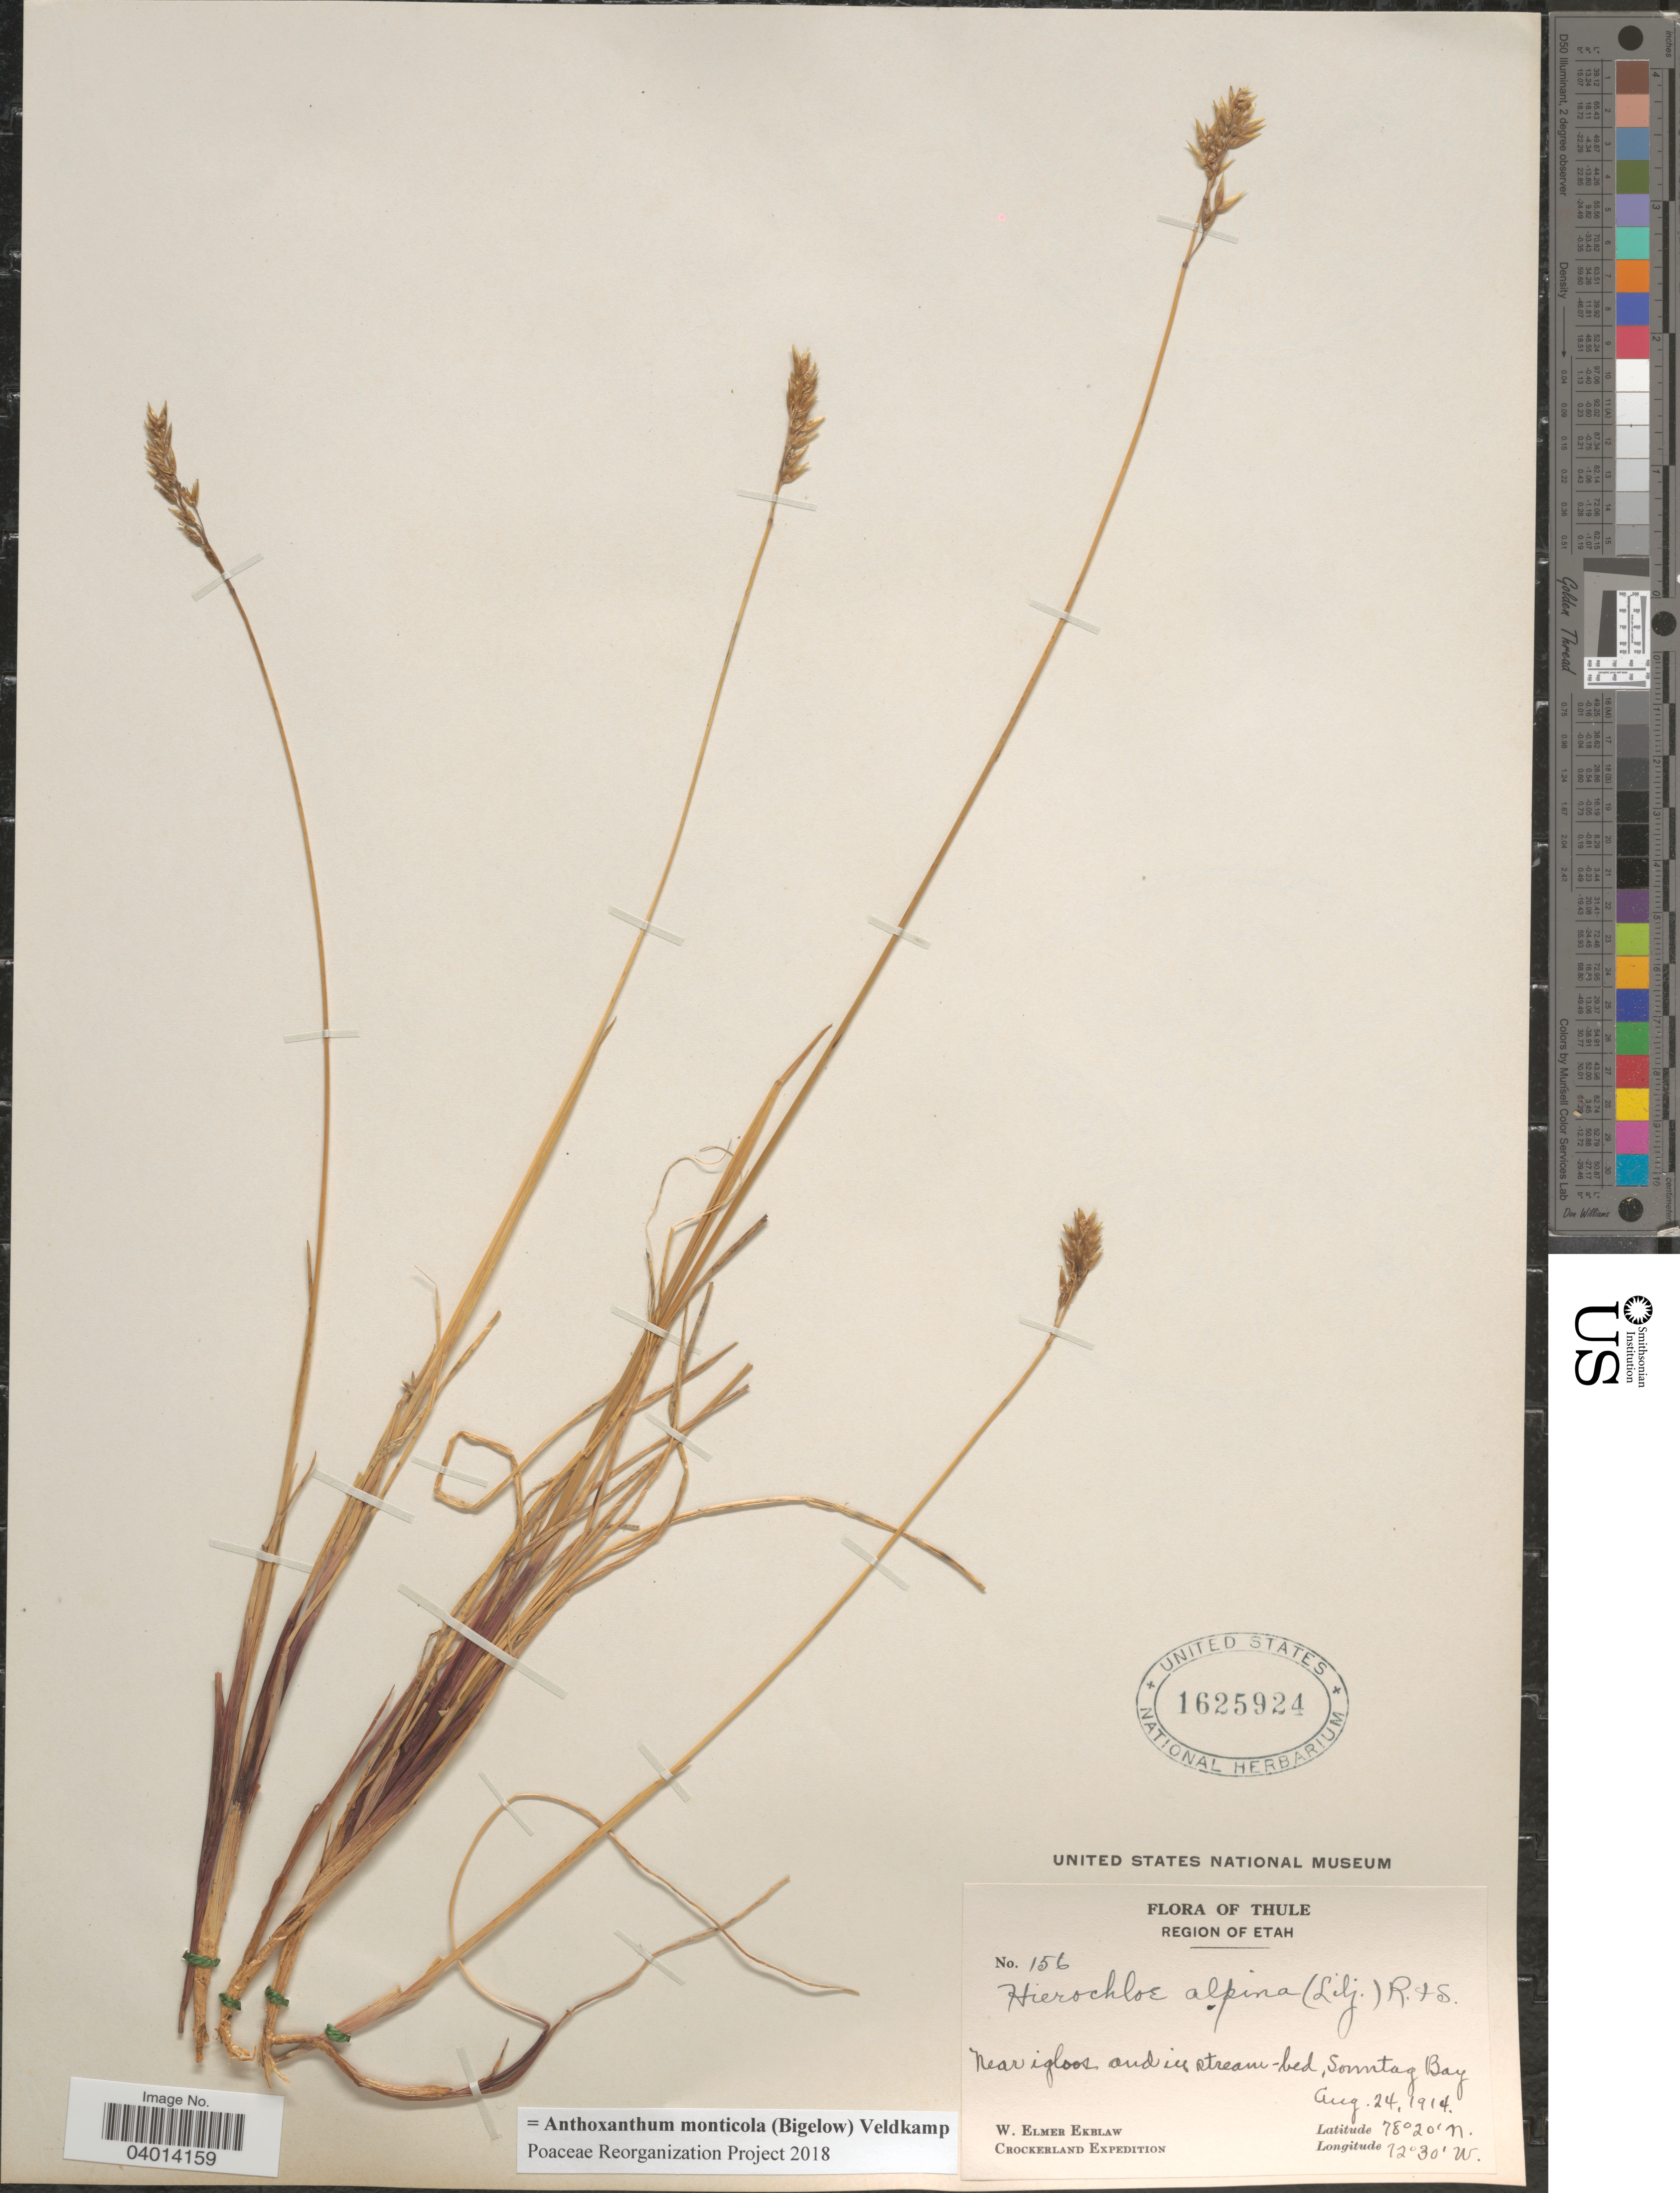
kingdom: Plantae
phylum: Tracheophyta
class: Liliopsida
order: Poales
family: Poaceae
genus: Anthoxanthum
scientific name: Anthoxanthum monticola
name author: (Bigelow) Veldkamp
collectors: W. Ekblaw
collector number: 156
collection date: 1914-08-24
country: Greenland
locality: Thule. Region of Etah. Near igloos and in stream-bed, Sonntag Bay.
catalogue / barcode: US 1625924